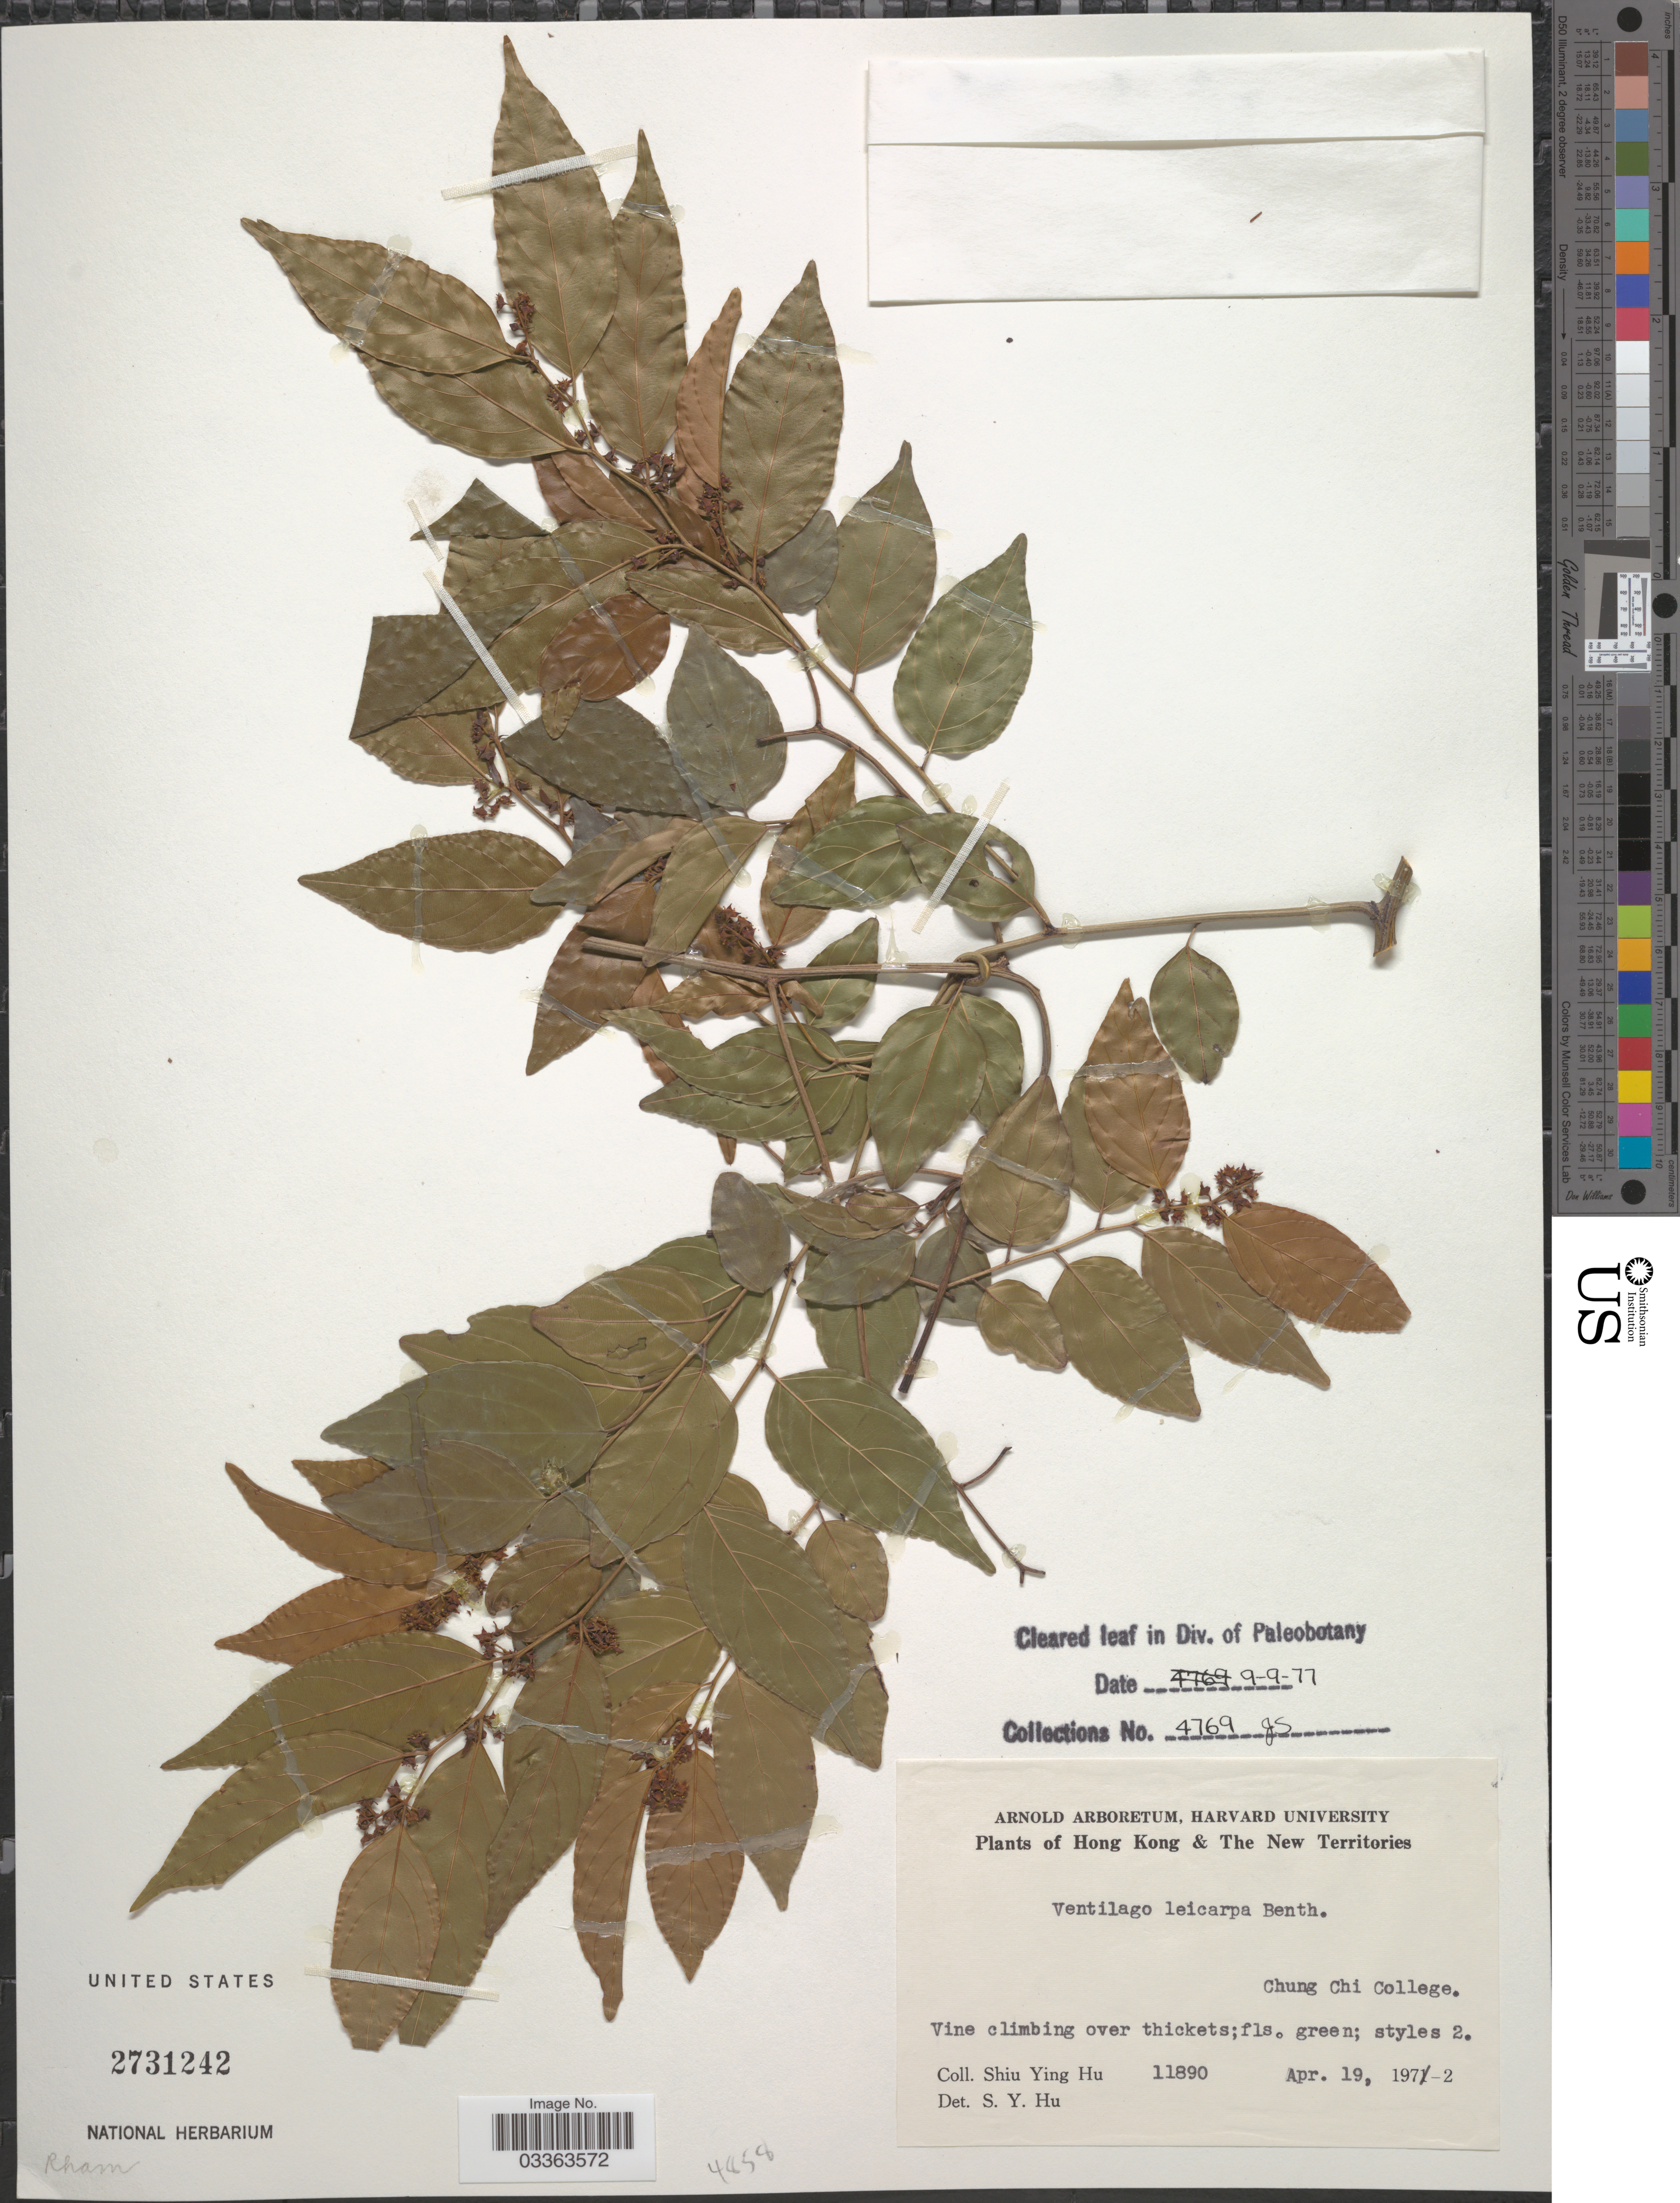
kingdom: Plantae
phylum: Tracheophyta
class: Magnoliopsida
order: Rosales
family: Rhamnaceae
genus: Ventilago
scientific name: Ventilago leiocarpa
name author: Benth.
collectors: S. Y. Hu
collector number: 11890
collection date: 1972-04-19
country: China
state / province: Hong Kong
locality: The New Territories, Chung Chi College.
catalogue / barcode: US 2731242